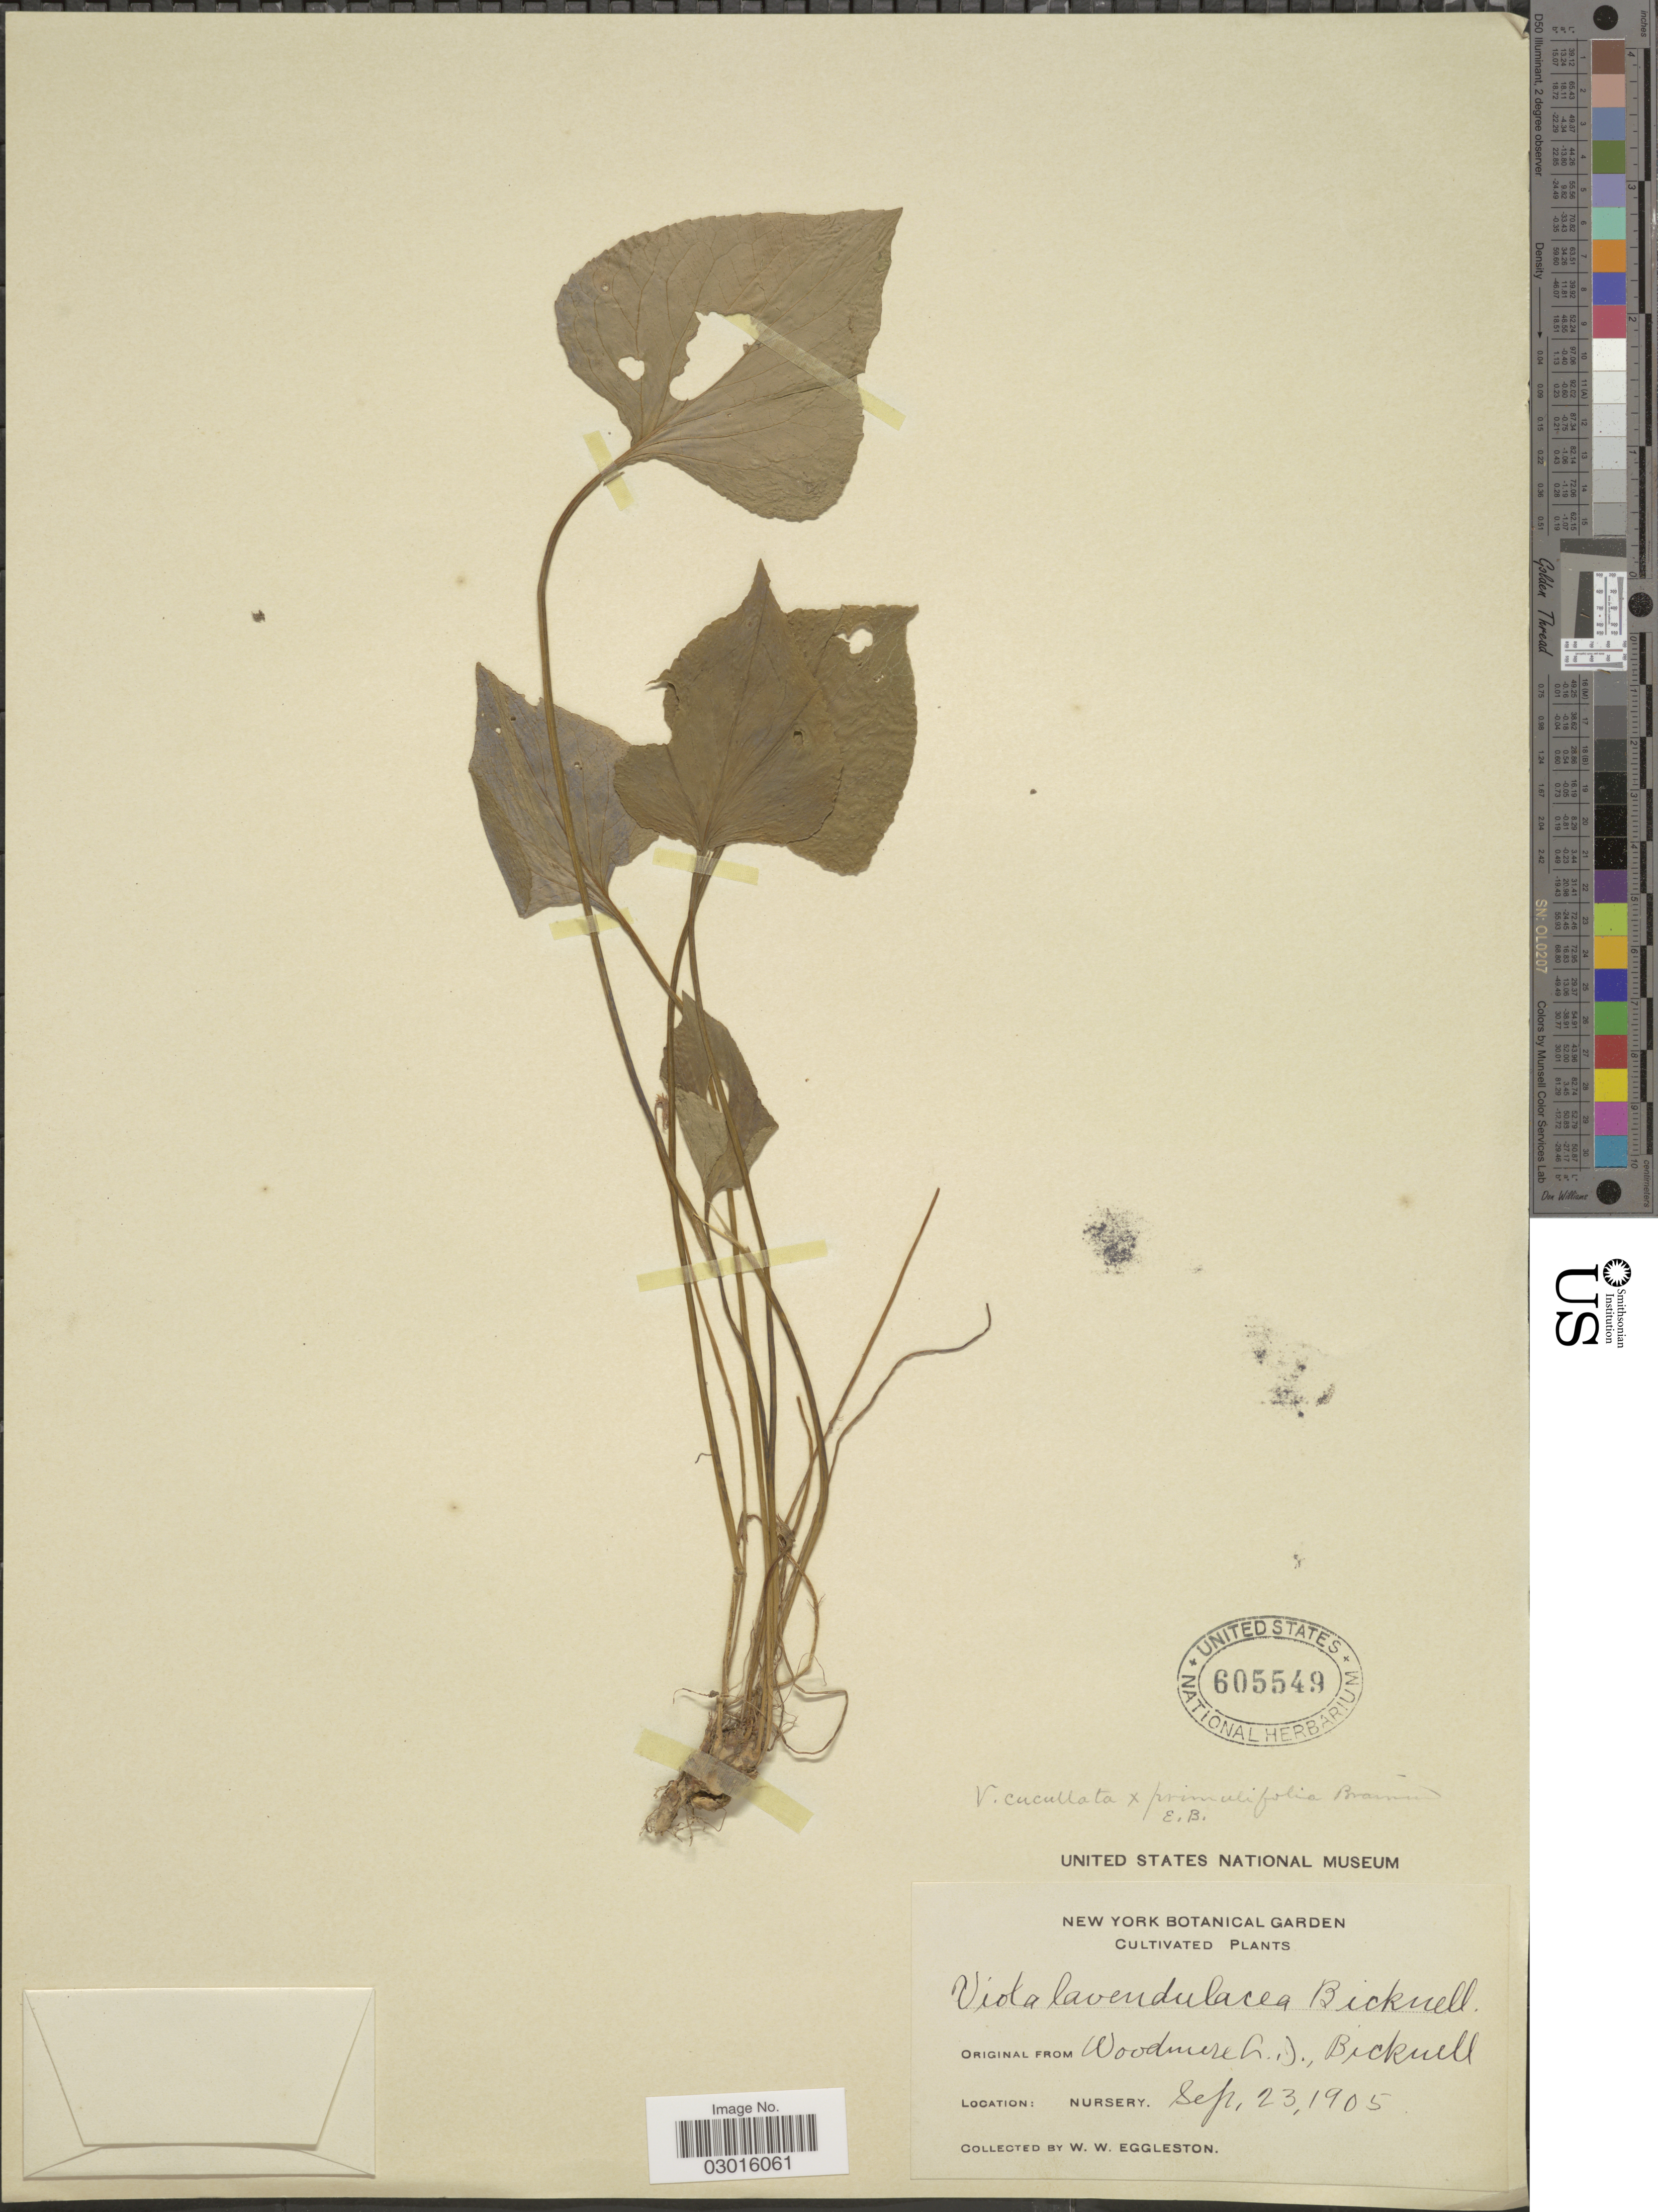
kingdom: Plantae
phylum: Tracheophyta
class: Magnoliopsida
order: Malpighiales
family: Violaceae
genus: Viola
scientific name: Viola x lavandulacea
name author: E.P. Bicknell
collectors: W. W. Eggleston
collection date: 1905-09-23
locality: Woodmere L.D., Bicknell, Nursery.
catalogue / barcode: US 605549